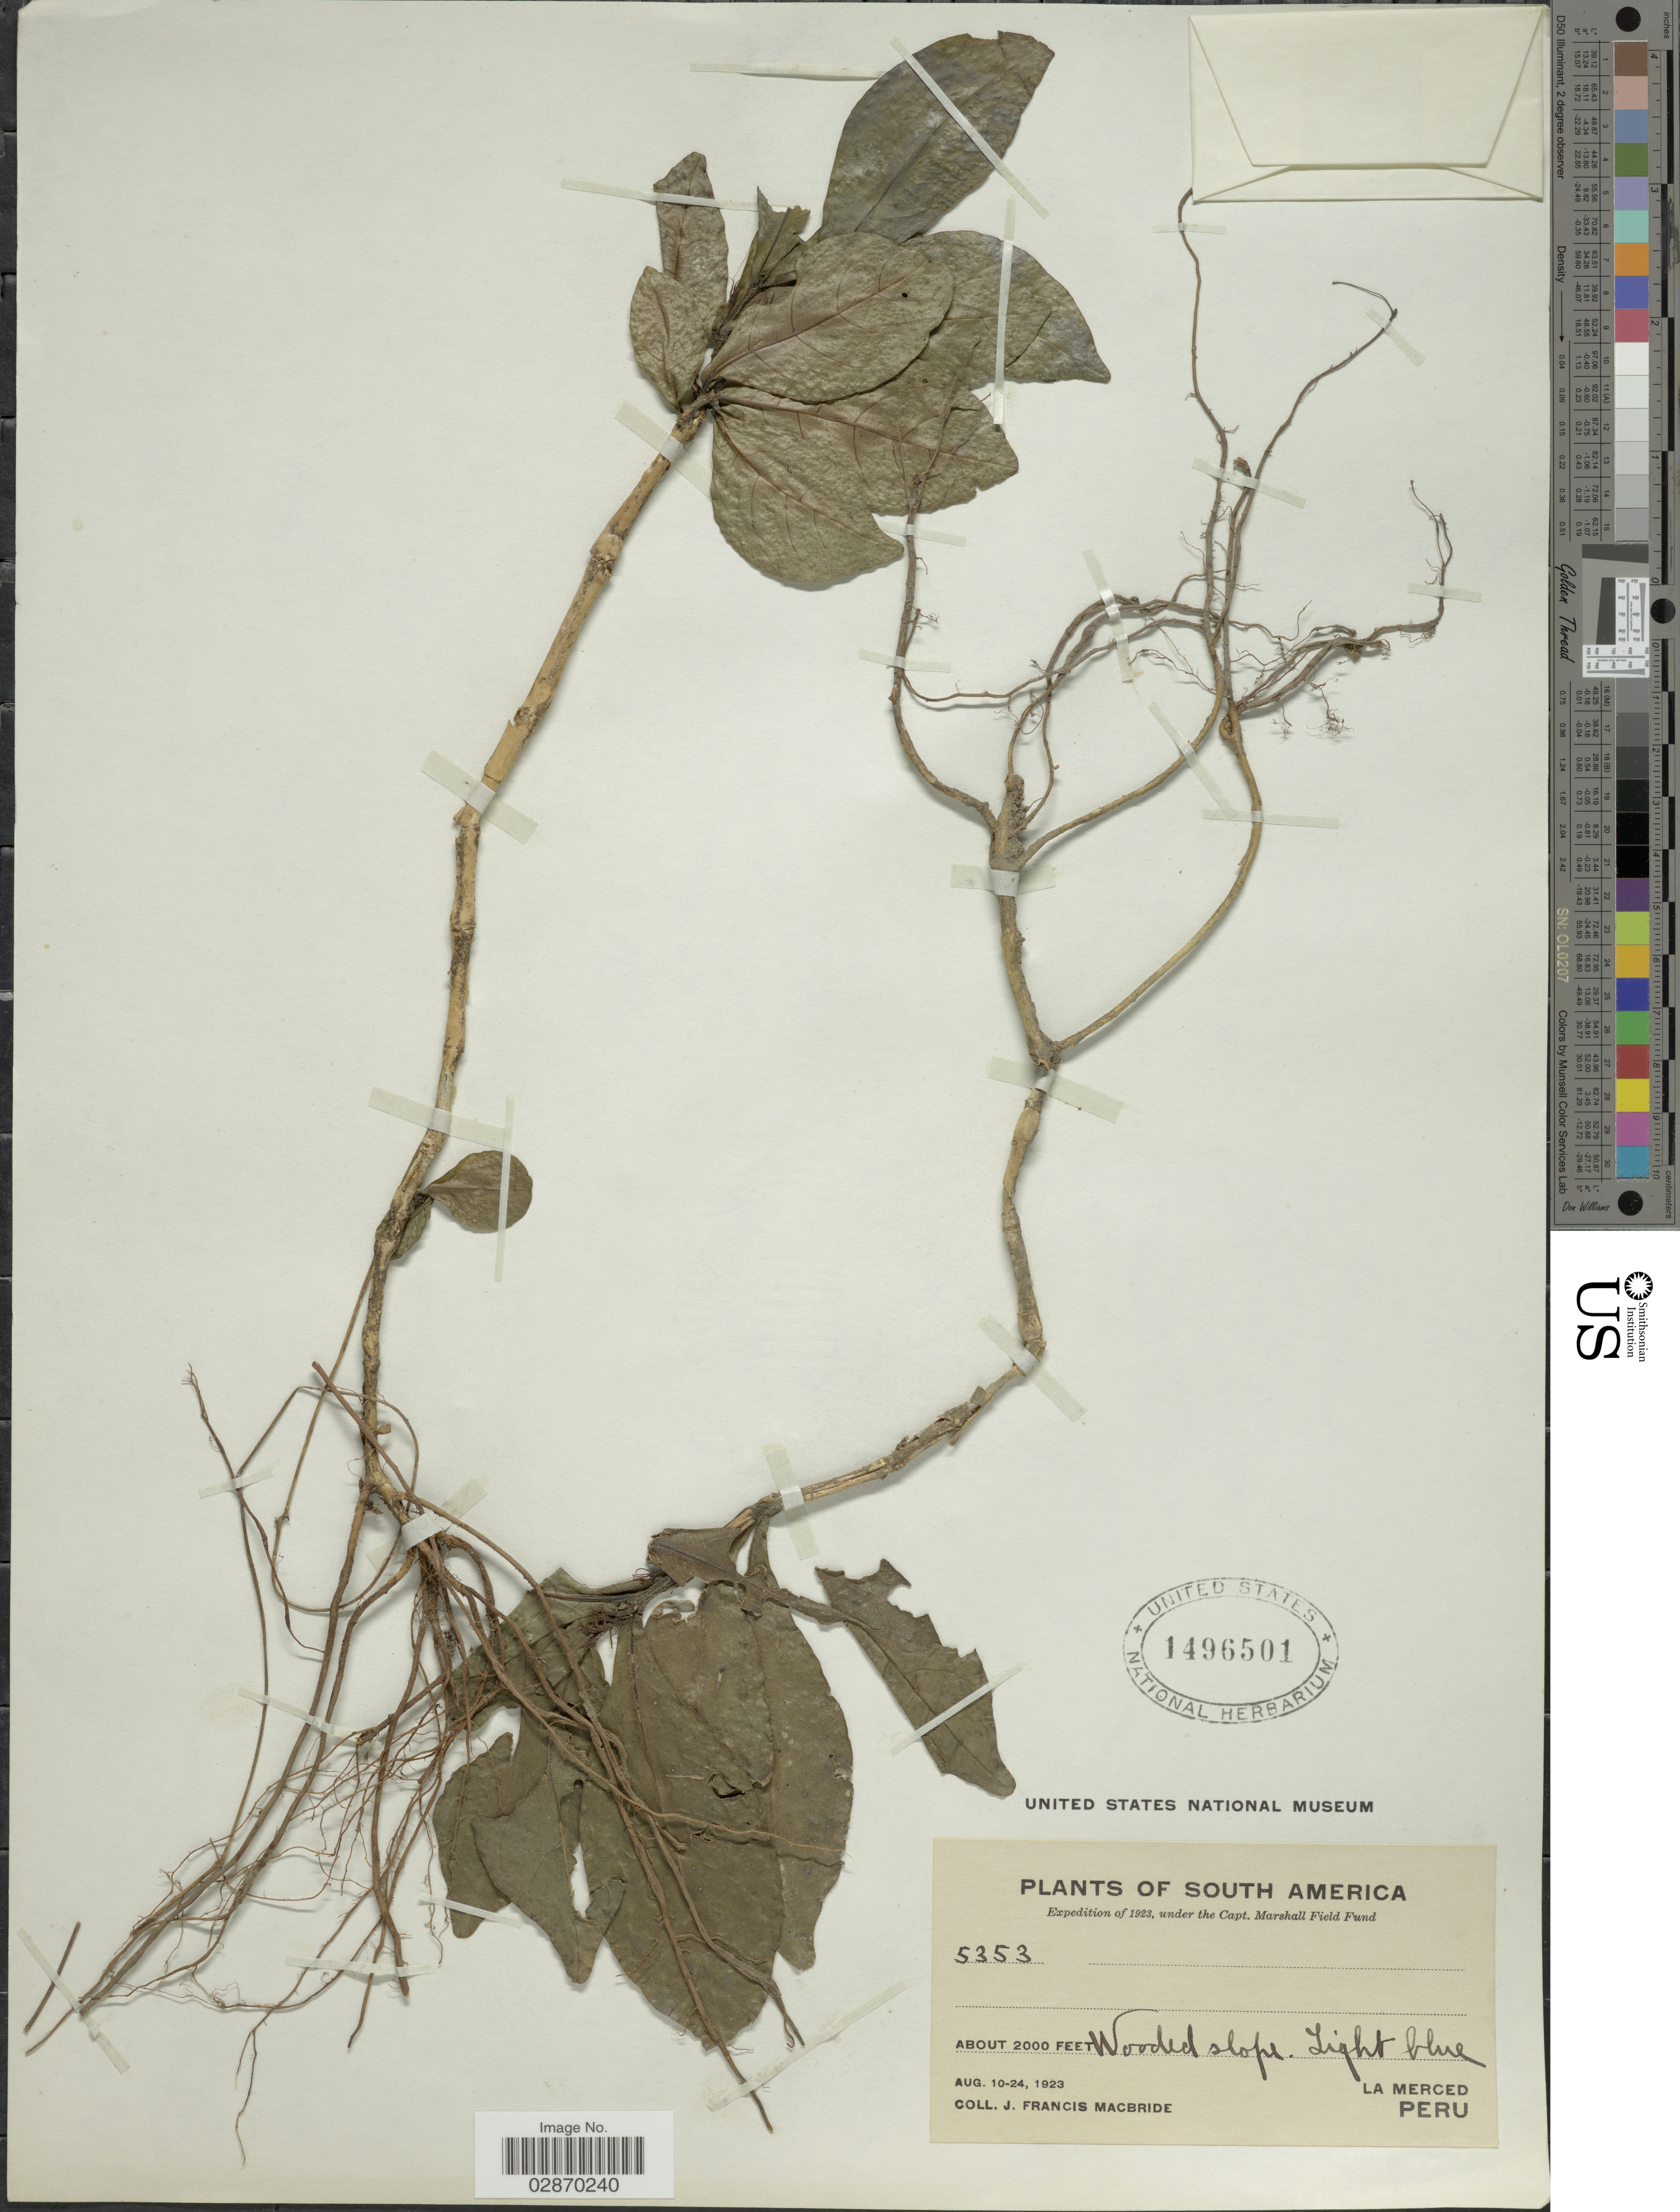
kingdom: Plantae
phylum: Tracheophyta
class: Magnoliopsida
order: Lamiales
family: Acanthaceae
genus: Pseuderanthemum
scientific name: Pseuderanthemum sp.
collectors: J. F. Macbride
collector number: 5353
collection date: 1923-08-10/1923-08-24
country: Peru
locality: La Merced.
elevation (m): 610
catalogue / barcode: US 1496501